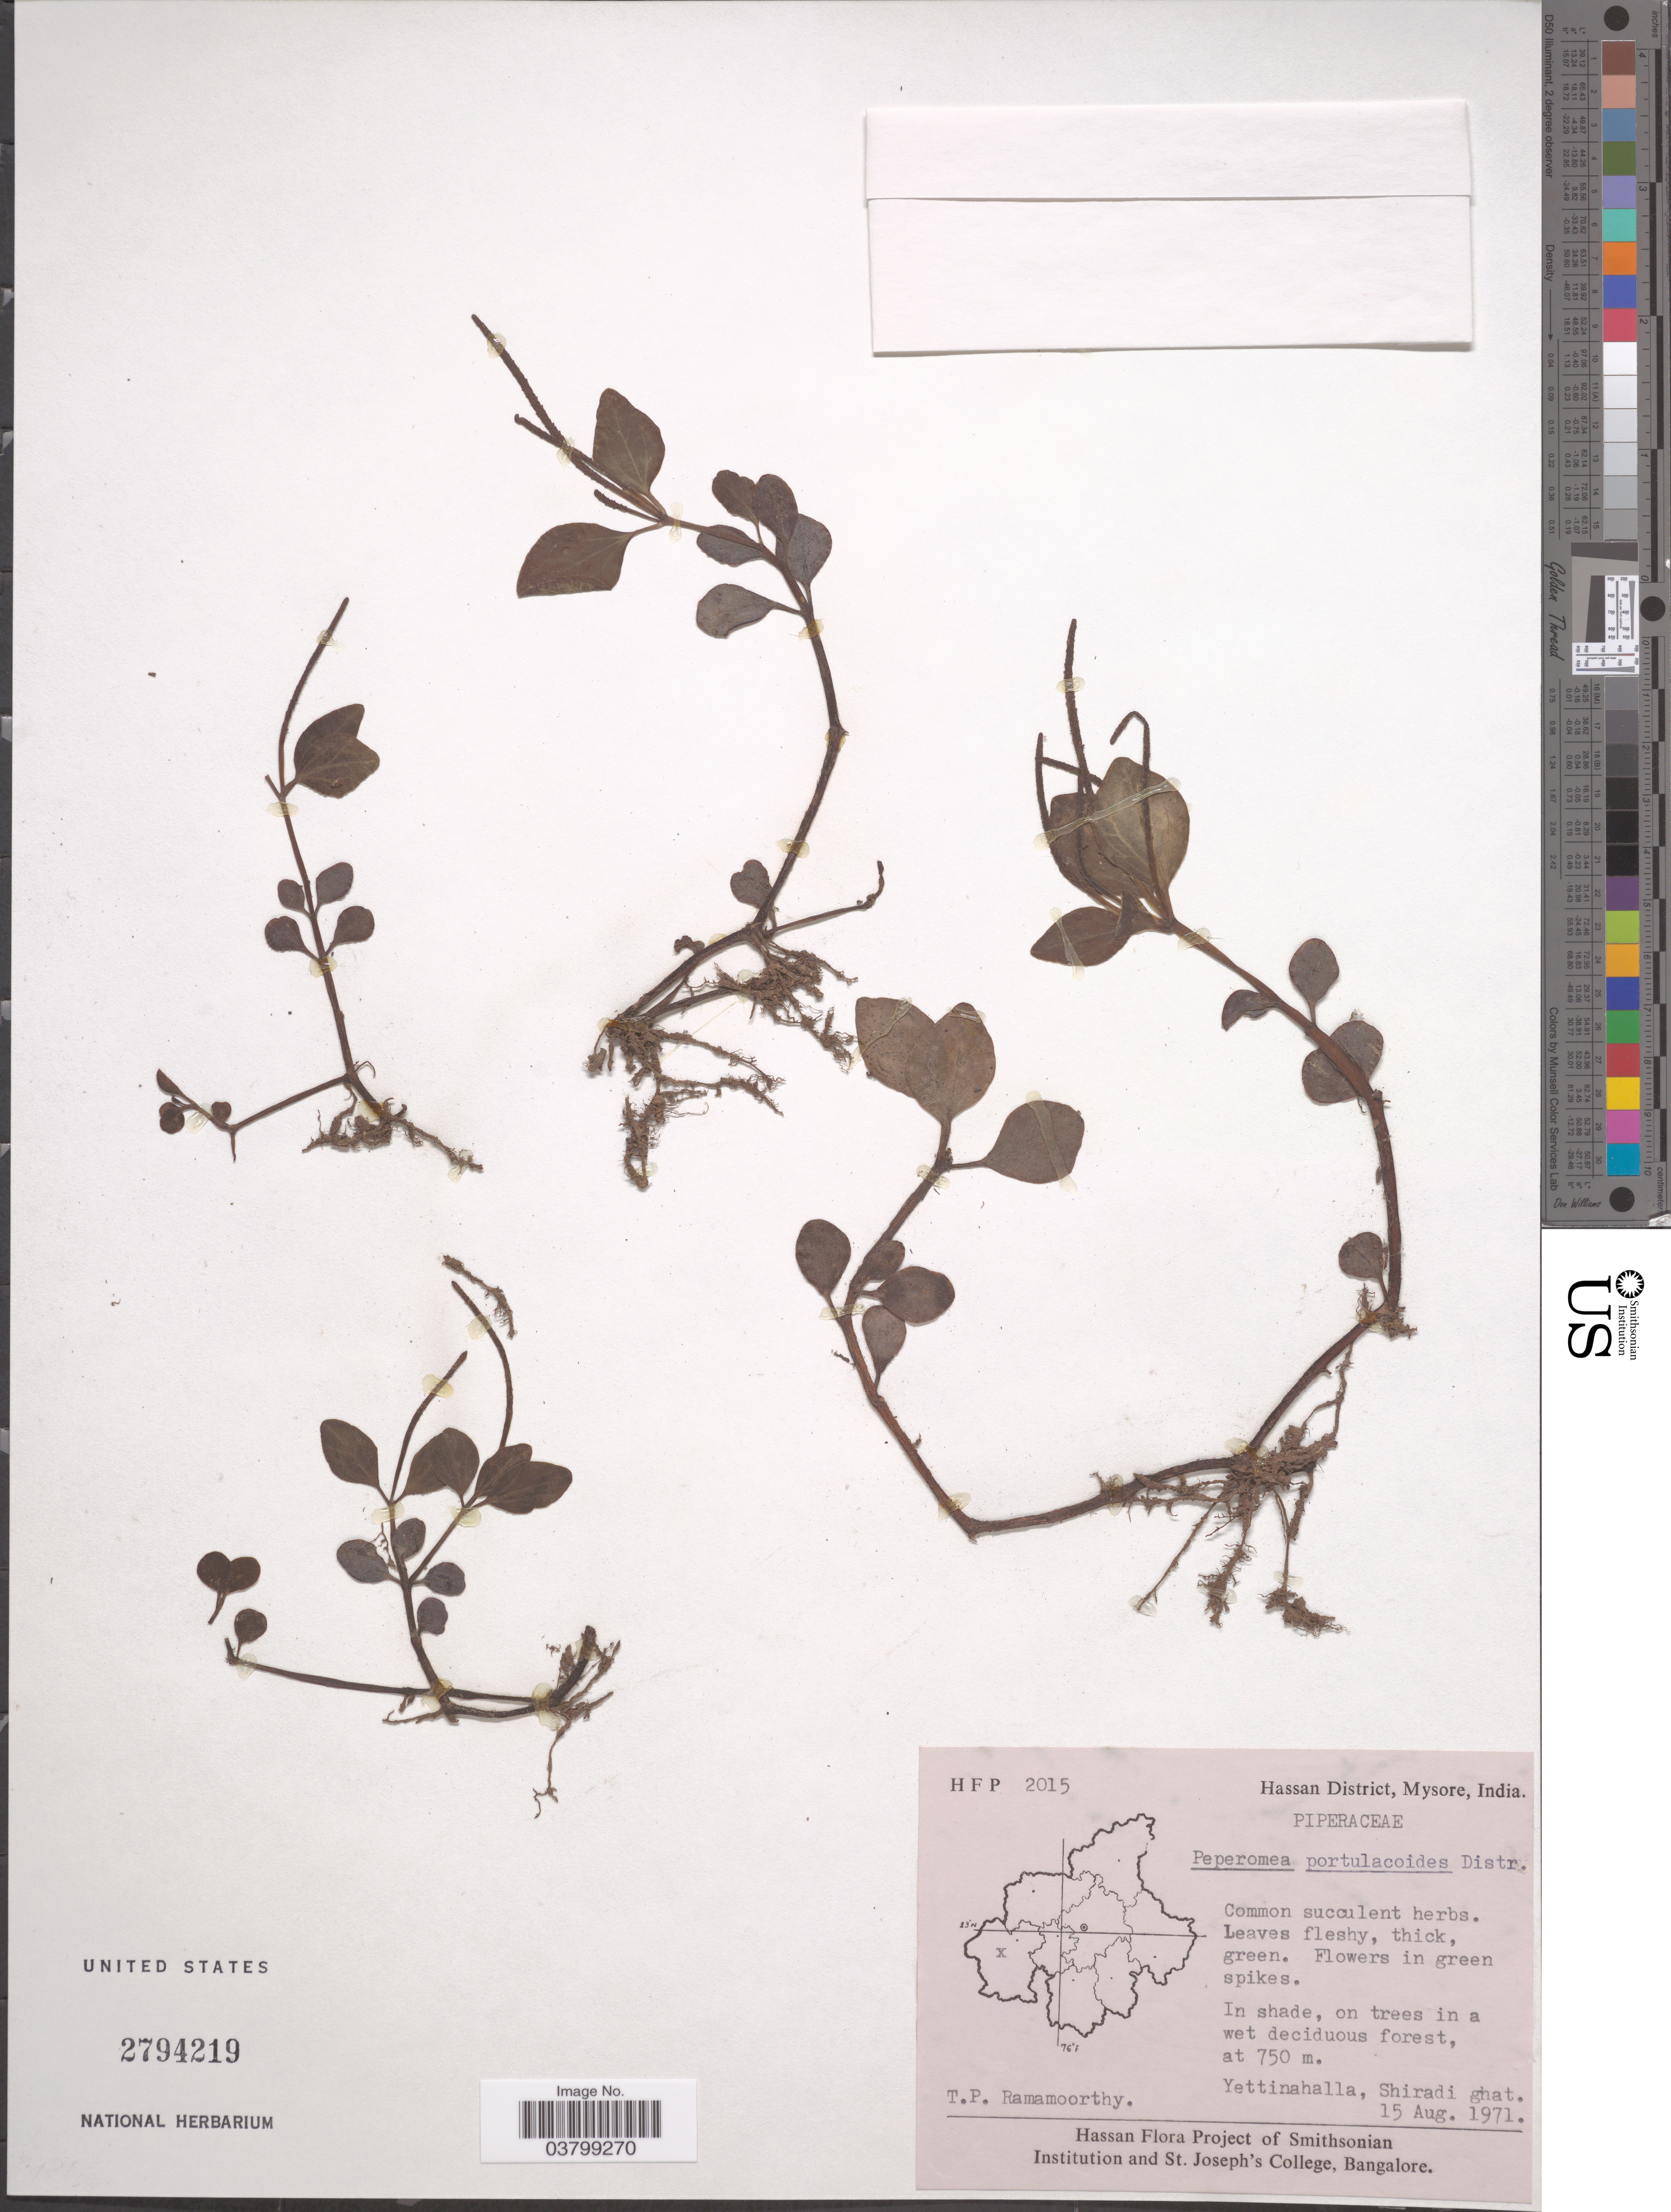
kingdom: Plantae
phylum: Tracheophyta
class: Magnoliopsida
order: Piperales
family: Piperaceae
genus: Peperomia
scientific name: Peperomia portulacoides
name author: (Lam.) A. Dietr.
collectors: T. P. Ramamoorthy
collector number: HFP 2015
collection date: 1971-08-15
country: India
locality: Hassan District, Mysore. Yettinahalla, Shiradi ghat.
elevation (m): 750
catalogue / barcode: US 2794219